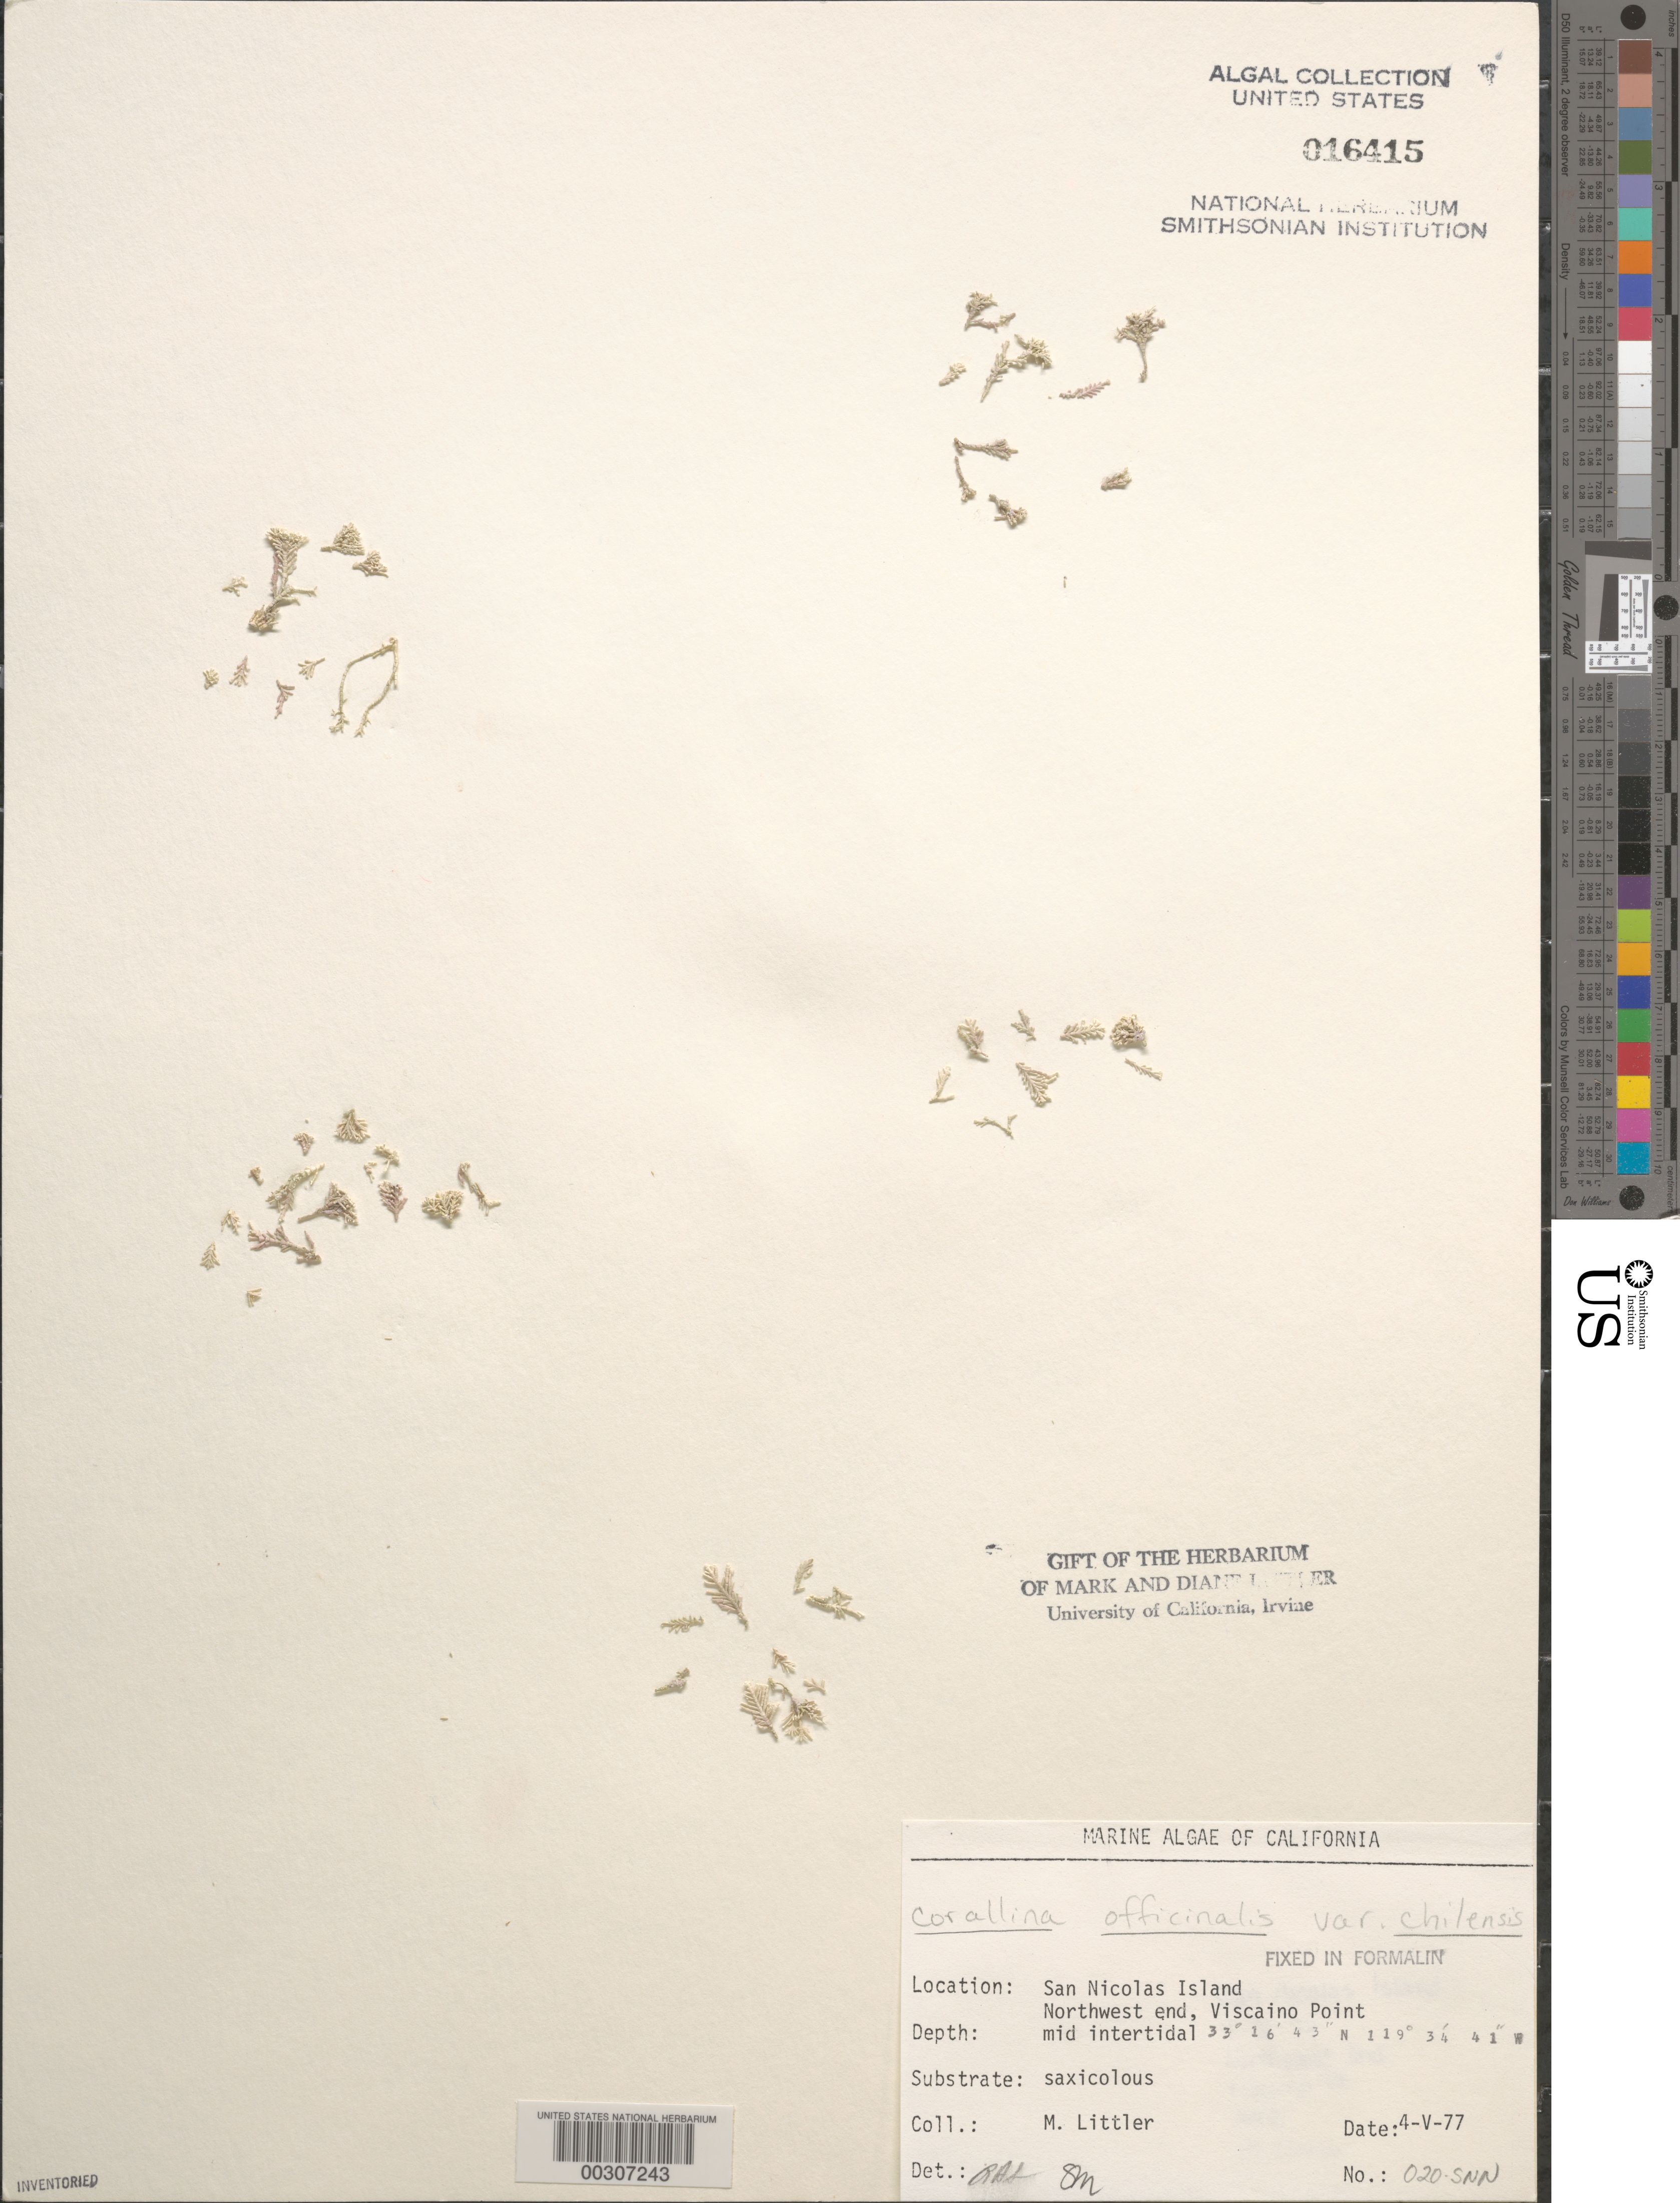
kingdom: Plantae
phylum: Rhodophyta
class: Florideophyceae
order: Corallinales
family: Corallinaceae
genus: Corallina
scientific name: Corallina officinalis var. chilensis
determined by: Sims, Robert H.; Murray, S. N.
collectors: M. M. Littler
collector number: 020-SNN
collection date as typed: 04 May 1977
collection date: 1977-05-04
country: United States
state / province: California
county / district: Ventura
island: San Nicolas Island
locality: Viscaino Point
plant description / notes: BLM-SOCALBIGHT Rocky Intertidal Survey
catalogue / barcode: US 16415